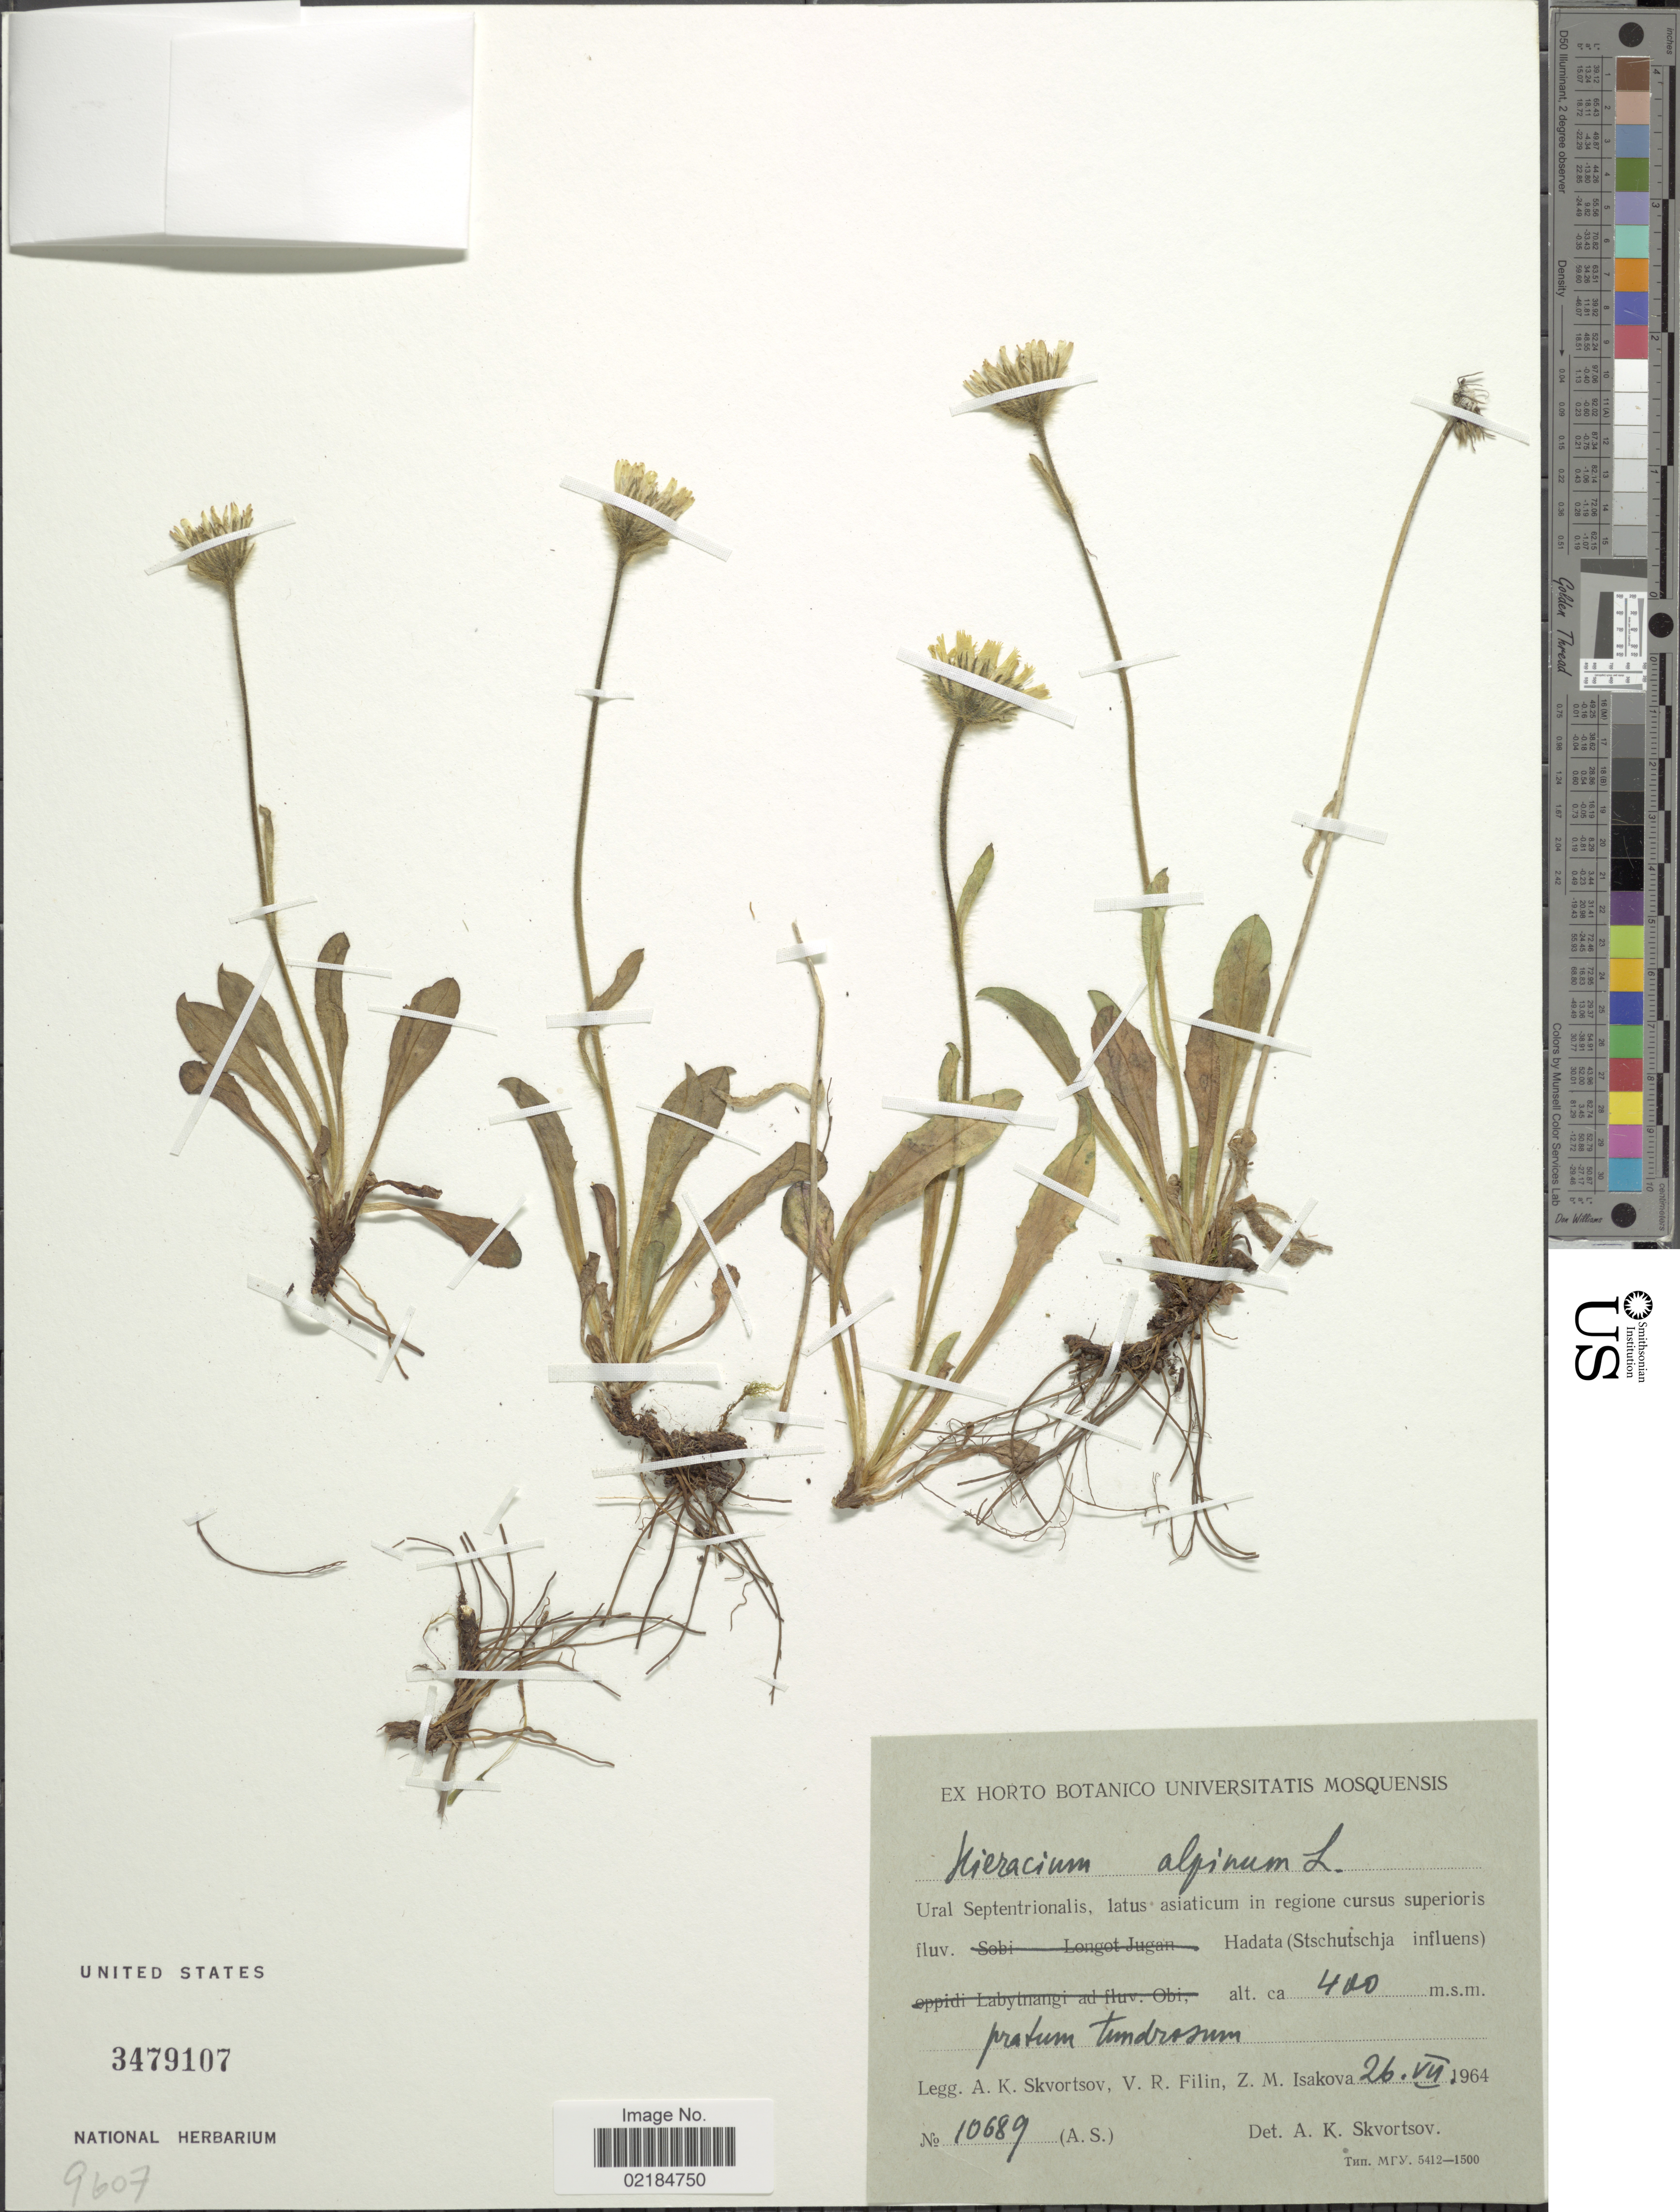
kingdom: Plantae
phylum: Tracheophyta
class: Magnoliopsida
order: Asterales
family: Asteraceae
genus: Hieracium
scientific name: Hieracium alpinum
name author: L.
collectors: A. K. Skvortsov, V. Filin & Z. Isakova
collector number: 10689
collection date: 1964-08-26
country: Russian Federation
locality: Ural Septentrionalis, latus asiaticum in regione cursus superioris fluv., Hadata (Stschutschja influens)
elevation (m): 400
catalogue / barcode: US 3479107